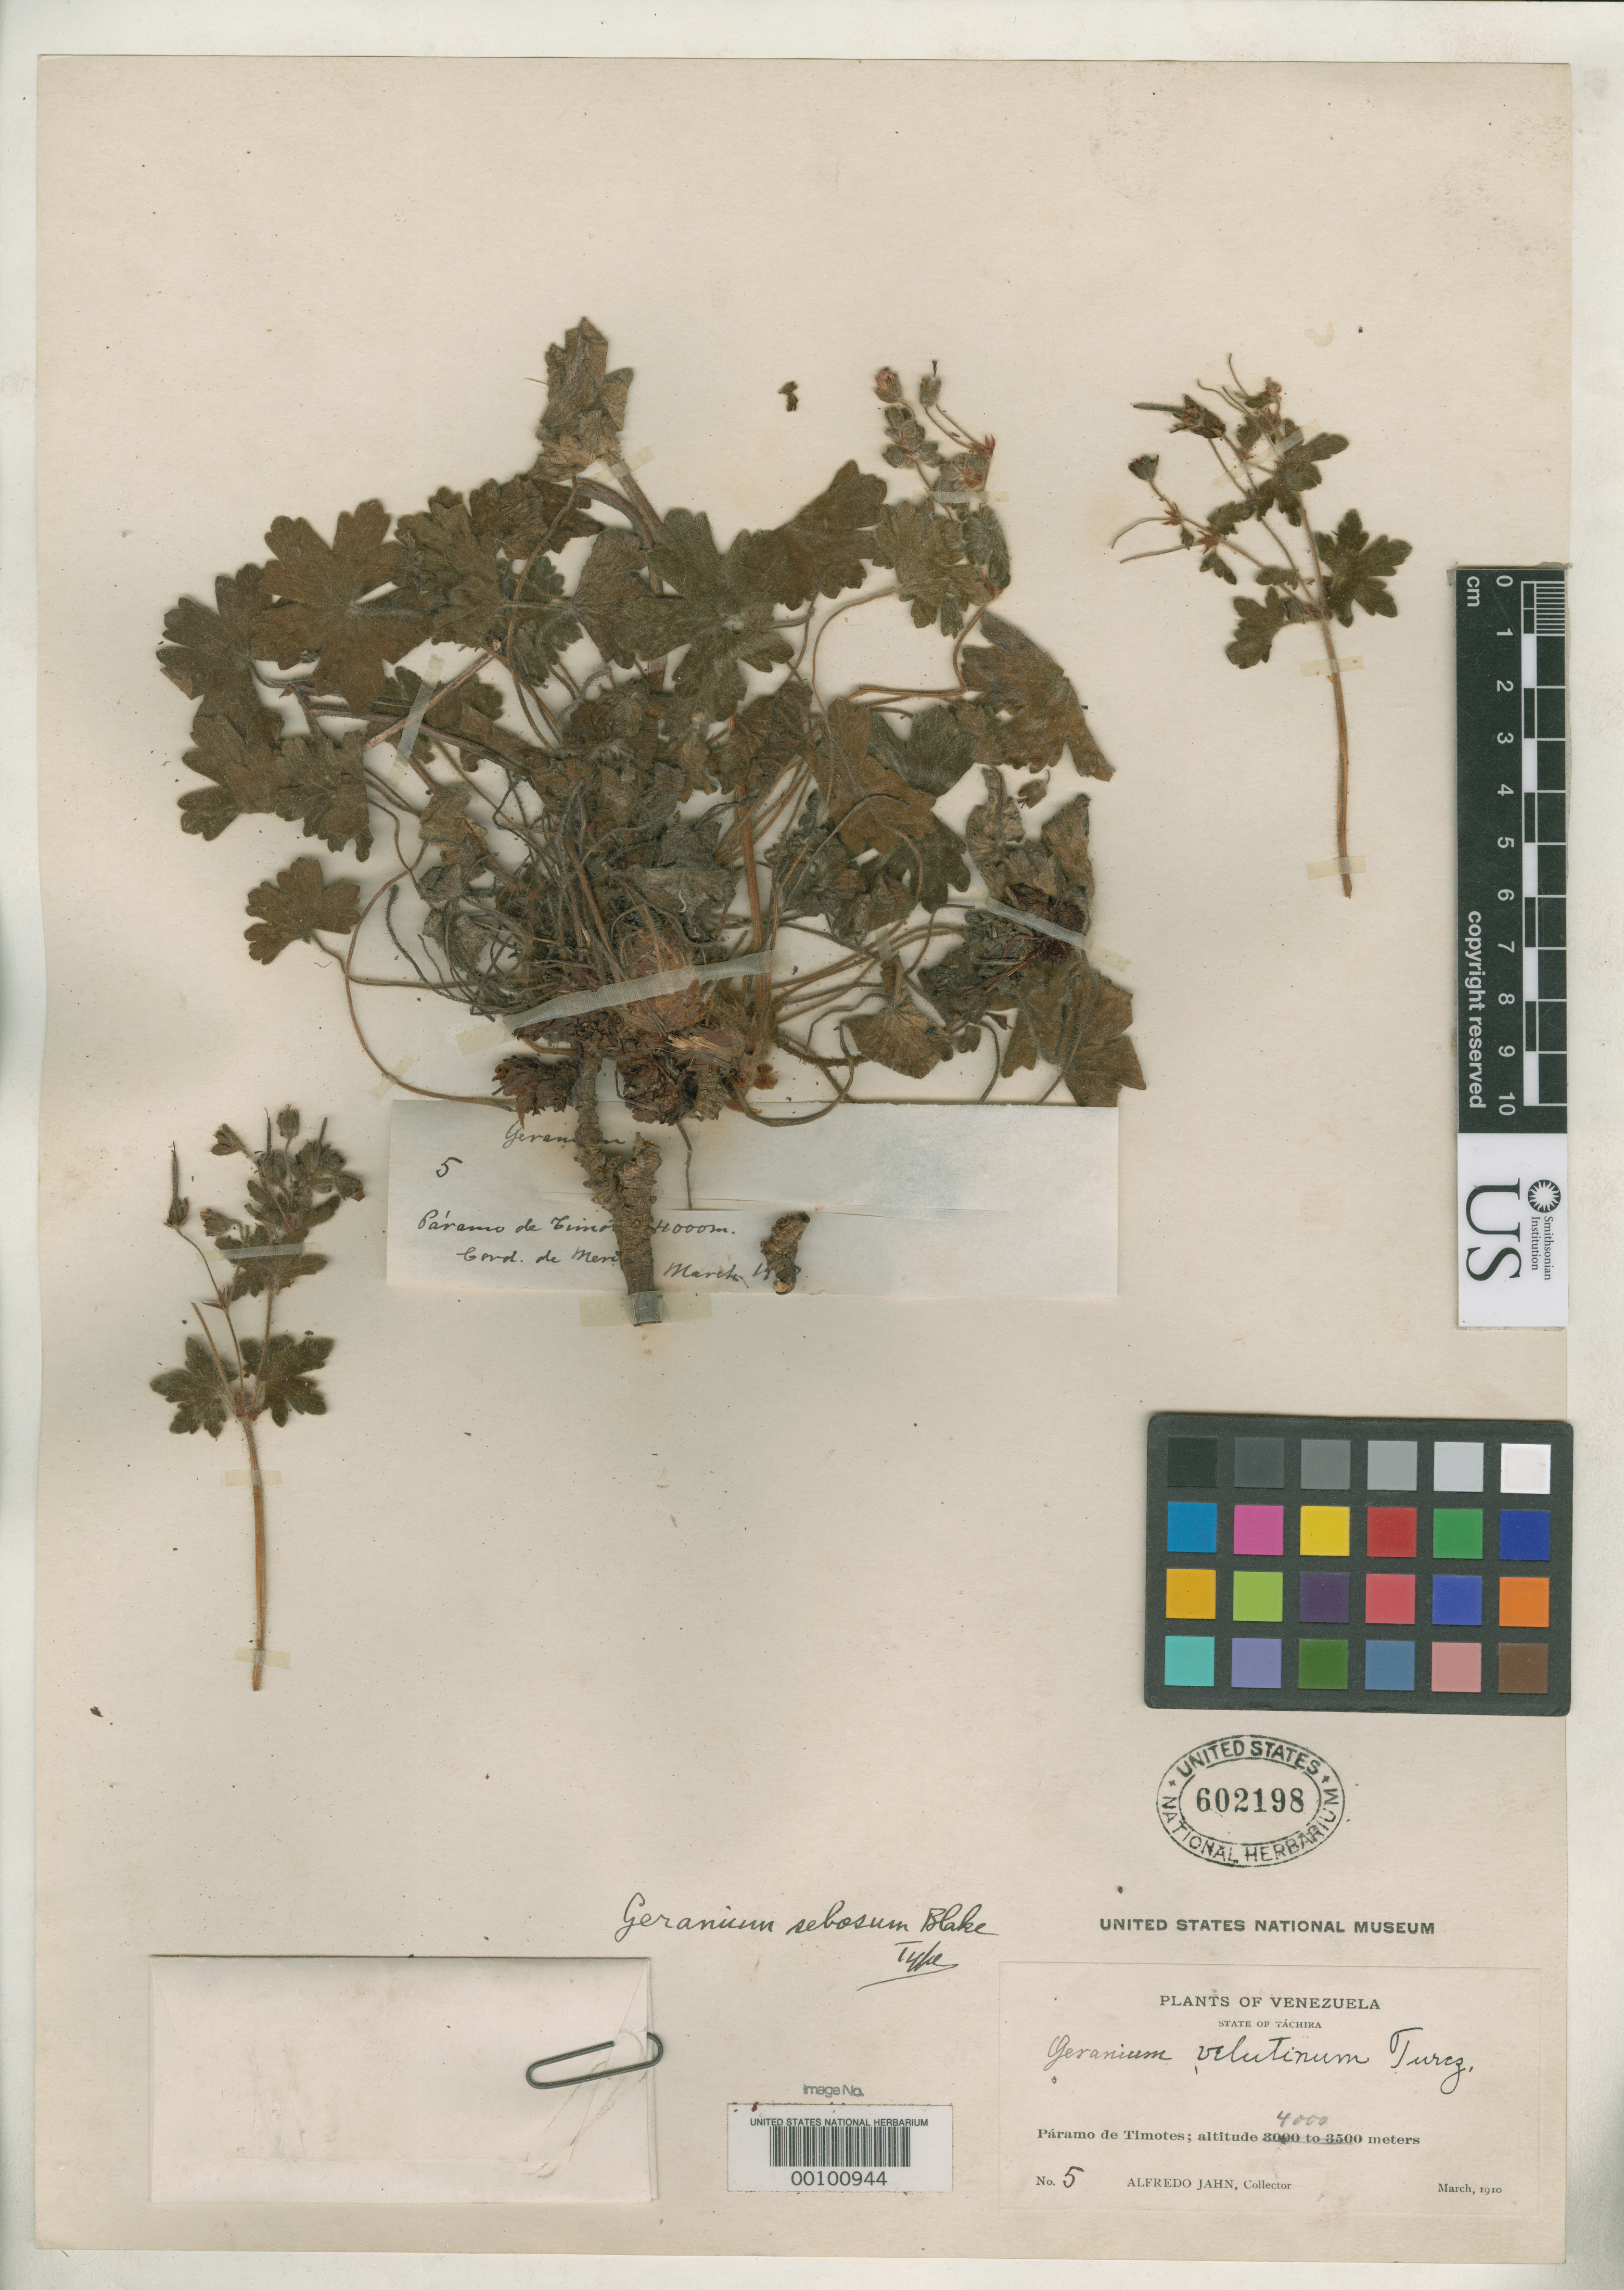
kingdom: Plantae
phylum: Tracheophyta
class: Magnoliopsida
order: Geraniales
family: Geraniaceae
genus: Geranium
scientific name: Geranium sebosum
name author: S.F. Blake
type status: Holotype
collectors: A. Jahn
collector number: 5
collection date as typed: Mar 1910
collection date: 1910-03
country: Venezuela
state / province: Mérida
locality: Paramo de Timotes.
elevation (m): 4000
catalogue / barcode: US 602198